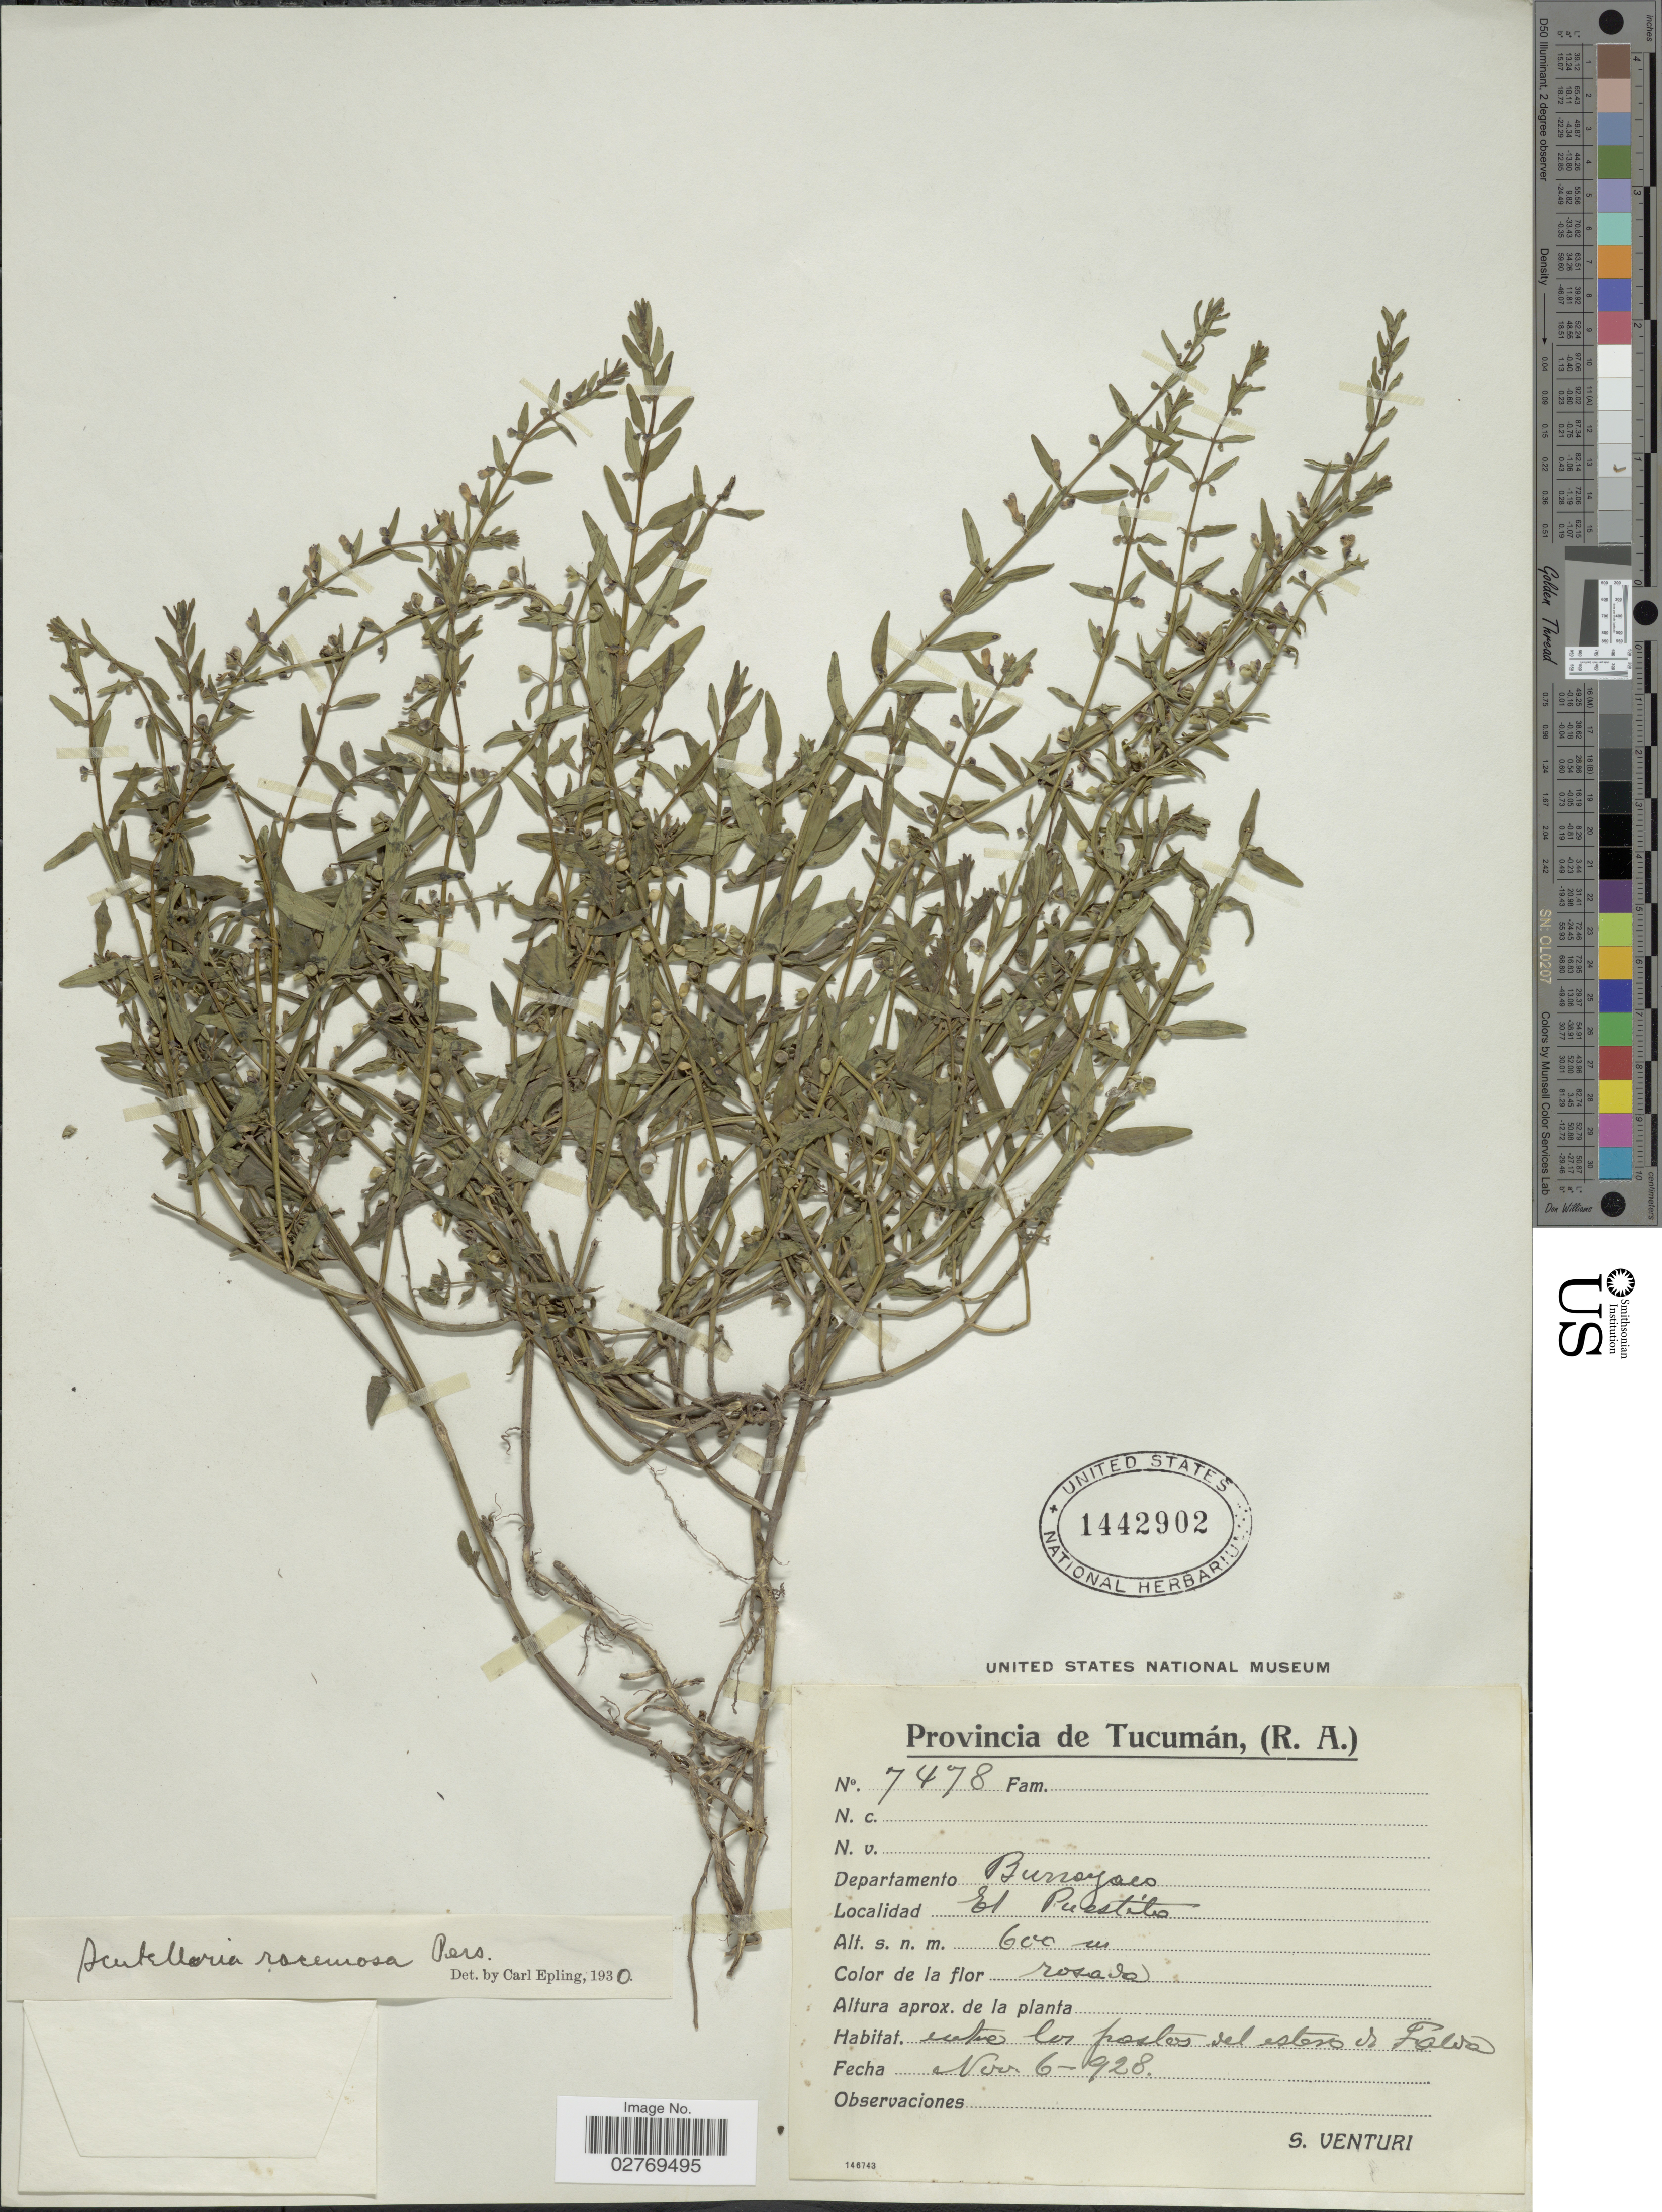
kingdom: Plantae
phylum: Tracheophyta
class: Magnoliopsida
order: Lamiales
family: Lamiaceae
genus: Scutellaria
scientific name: Scutellaria racemosa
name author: Pers.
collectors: S. Venturi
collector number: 7478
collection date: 1928-11-06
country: Argentina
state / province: Tucuman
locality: Departamento Burroyaco. El Puestito. Entre los pastos del estero de Falda.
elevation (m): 600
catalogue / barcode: US 1442902